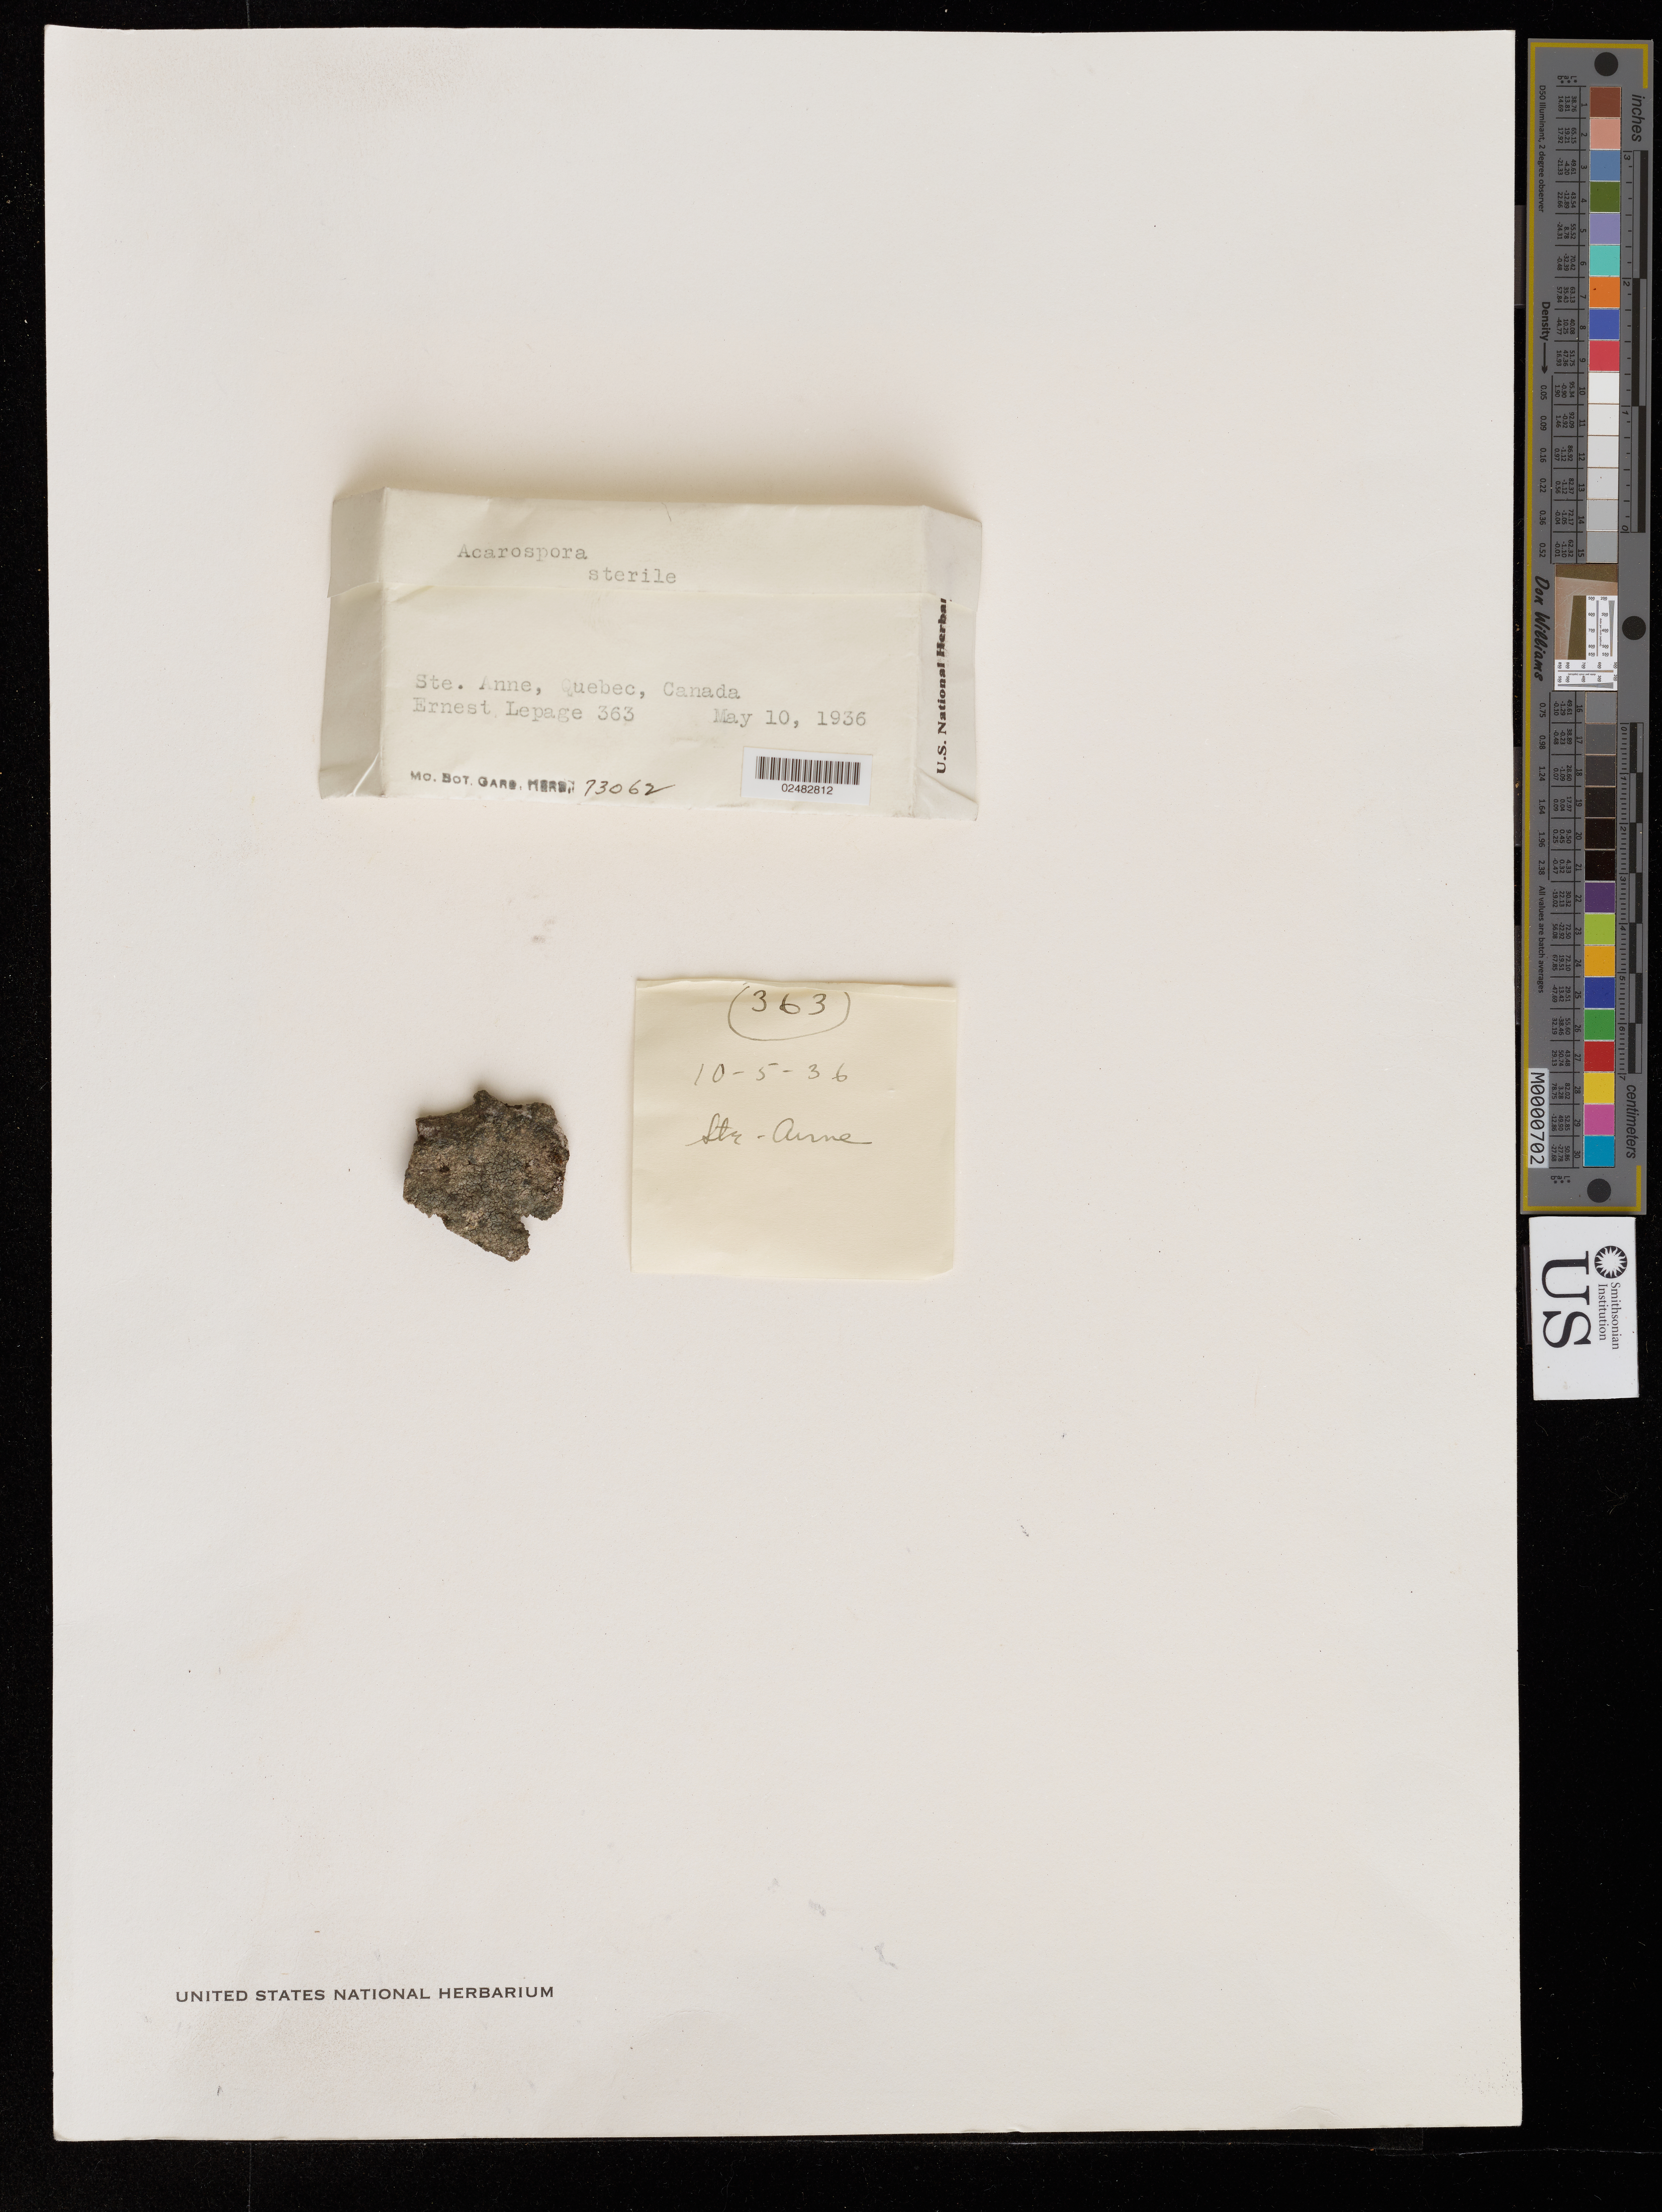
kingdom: Fungi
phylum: Ascomycota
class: Lecanoromycetes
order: Acarosporales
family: Acarosporaceae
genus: Acarospora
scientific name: Acarospora sp.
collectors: E. Lepage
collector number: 363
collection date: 1936-05-10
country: Canada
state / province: Quebec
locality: Ste.Anne.